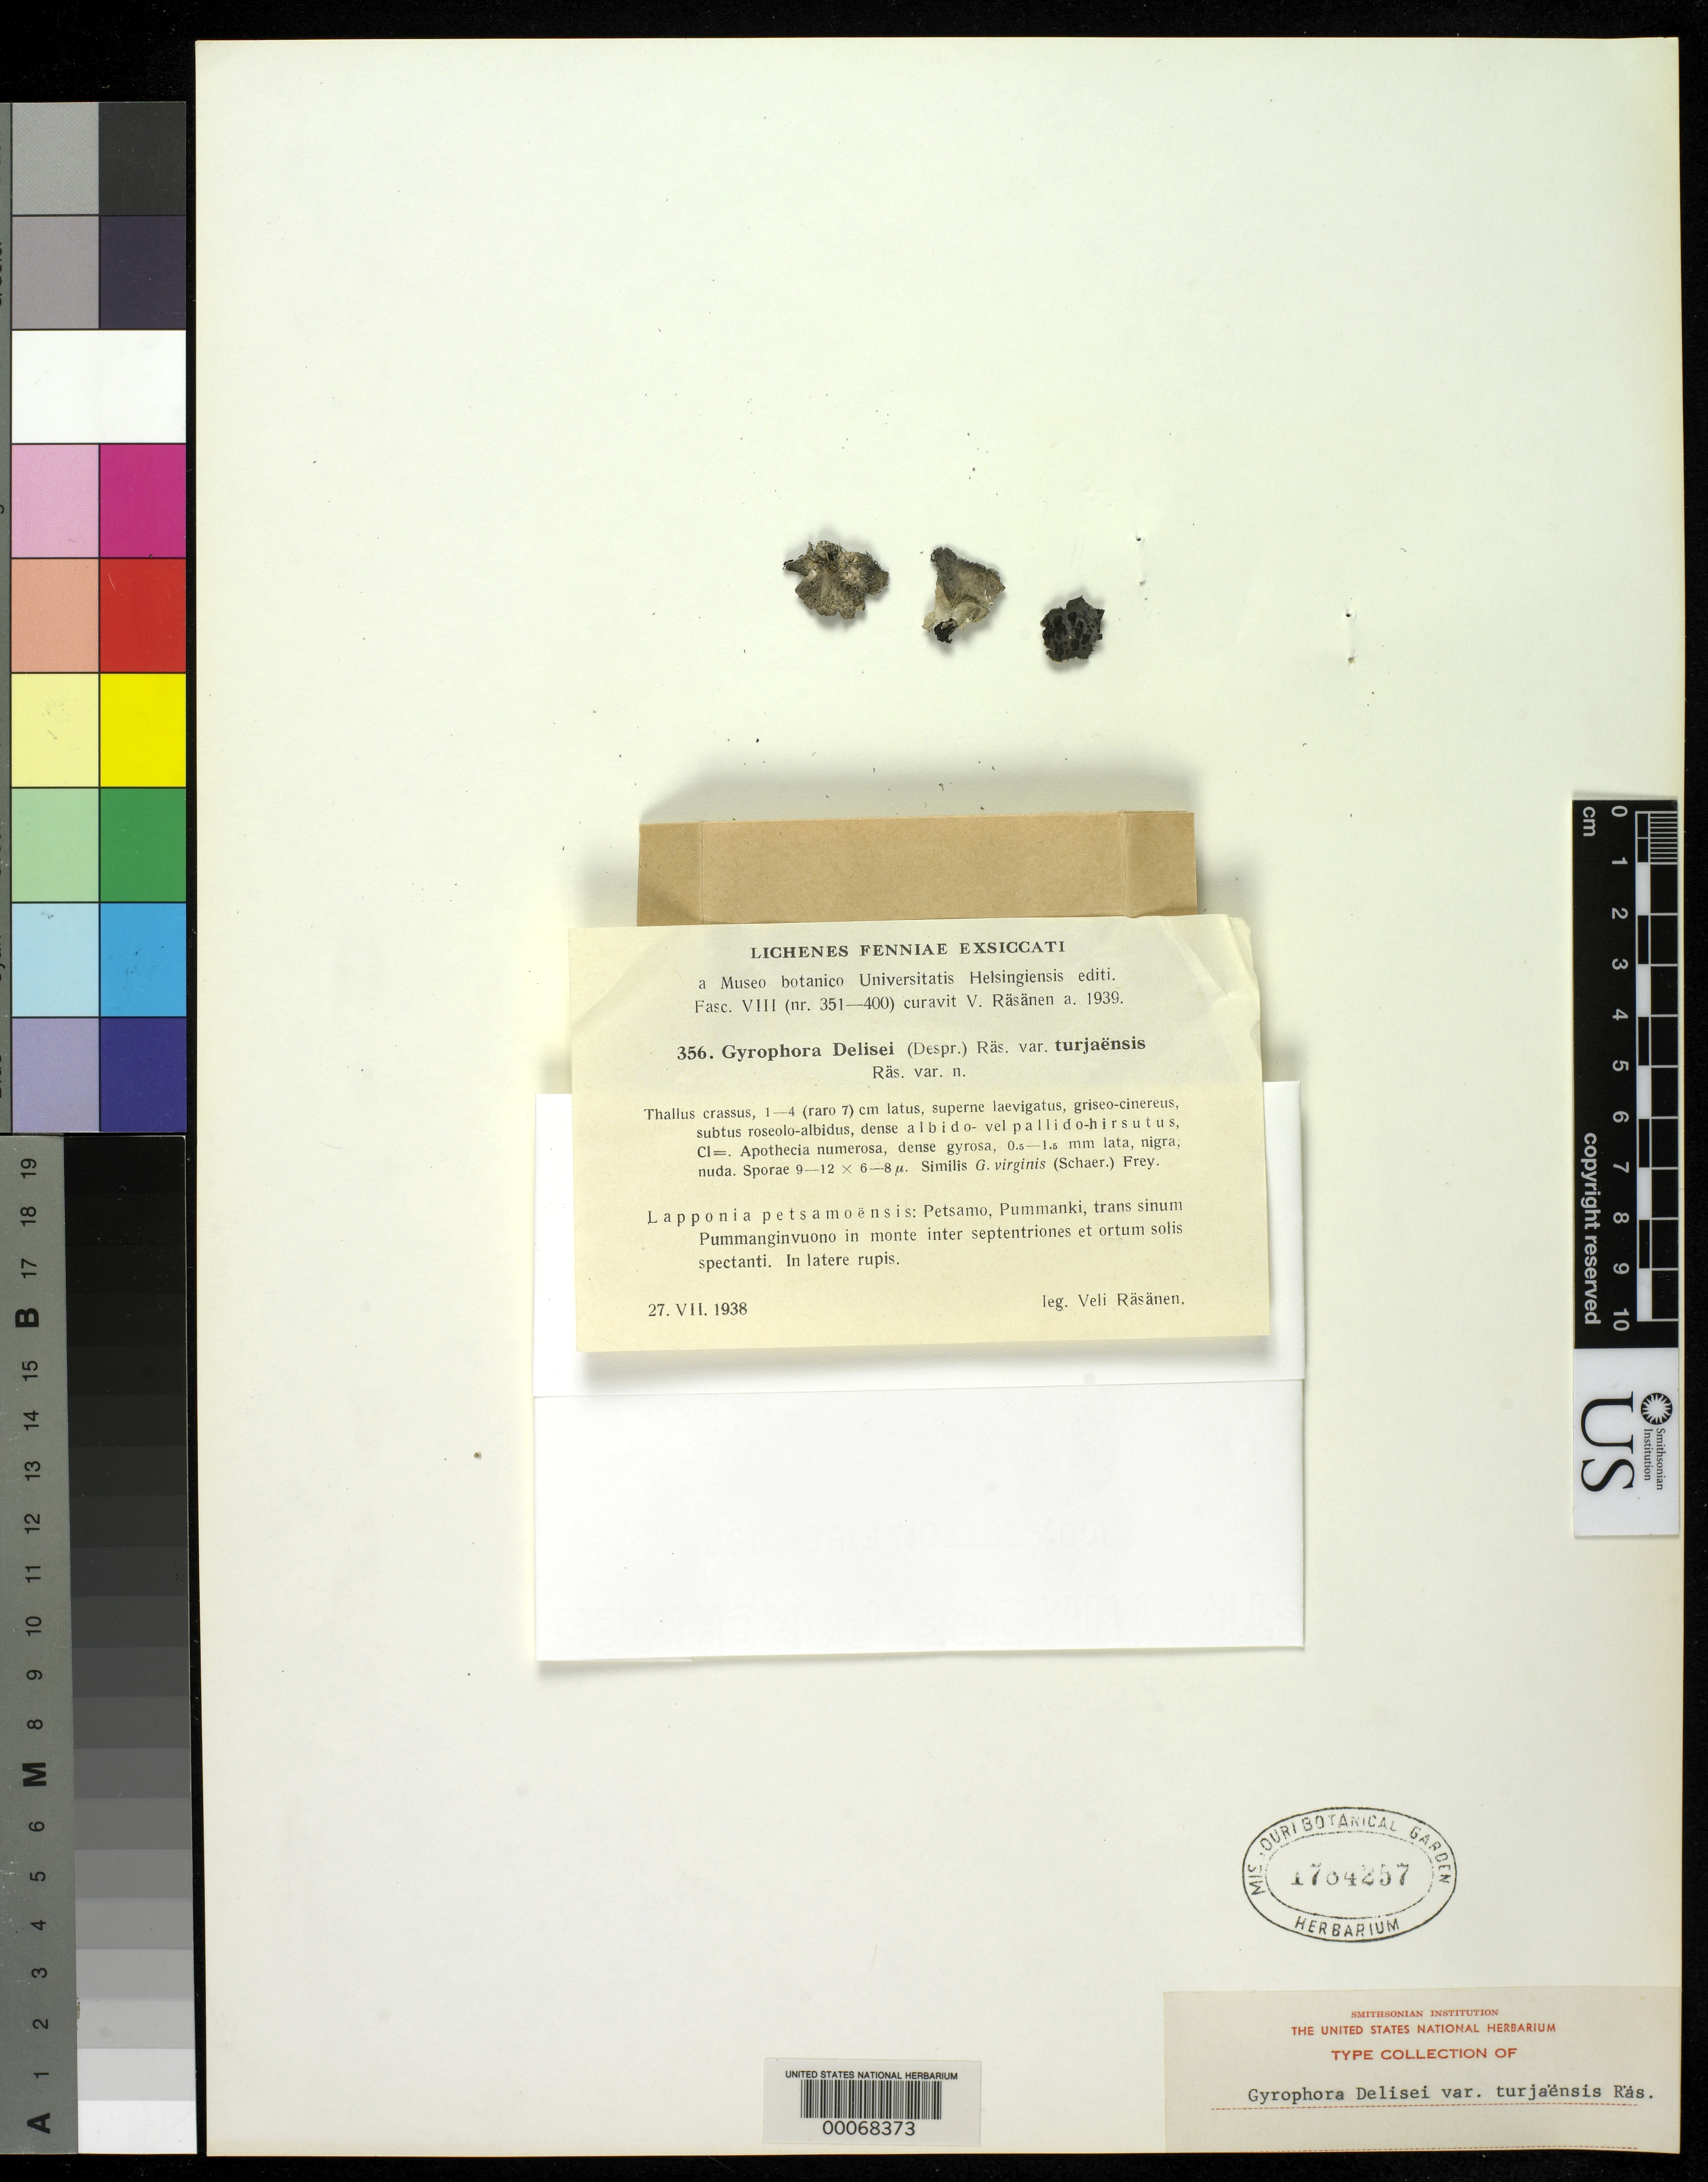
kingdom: Fungi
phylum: Ascomycota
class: Lecanoromycetes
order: Umbilicariales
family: Umbilicariaceae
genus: Gyrophora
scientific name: Gyrophora delisei var. turjaensis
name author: Räsänen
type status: Type Collection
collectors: V. Rasanen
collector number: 356 Lich. Fenn. Exsic.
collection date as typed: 27 Jul 1938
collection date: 1938-07-27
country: Russian Federation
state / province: Murmansk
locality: Petsamo, Pummanki, trans sinum Pummanginvuono. [Petsamo, Pummanki, across Pummanginvuono Bay.]